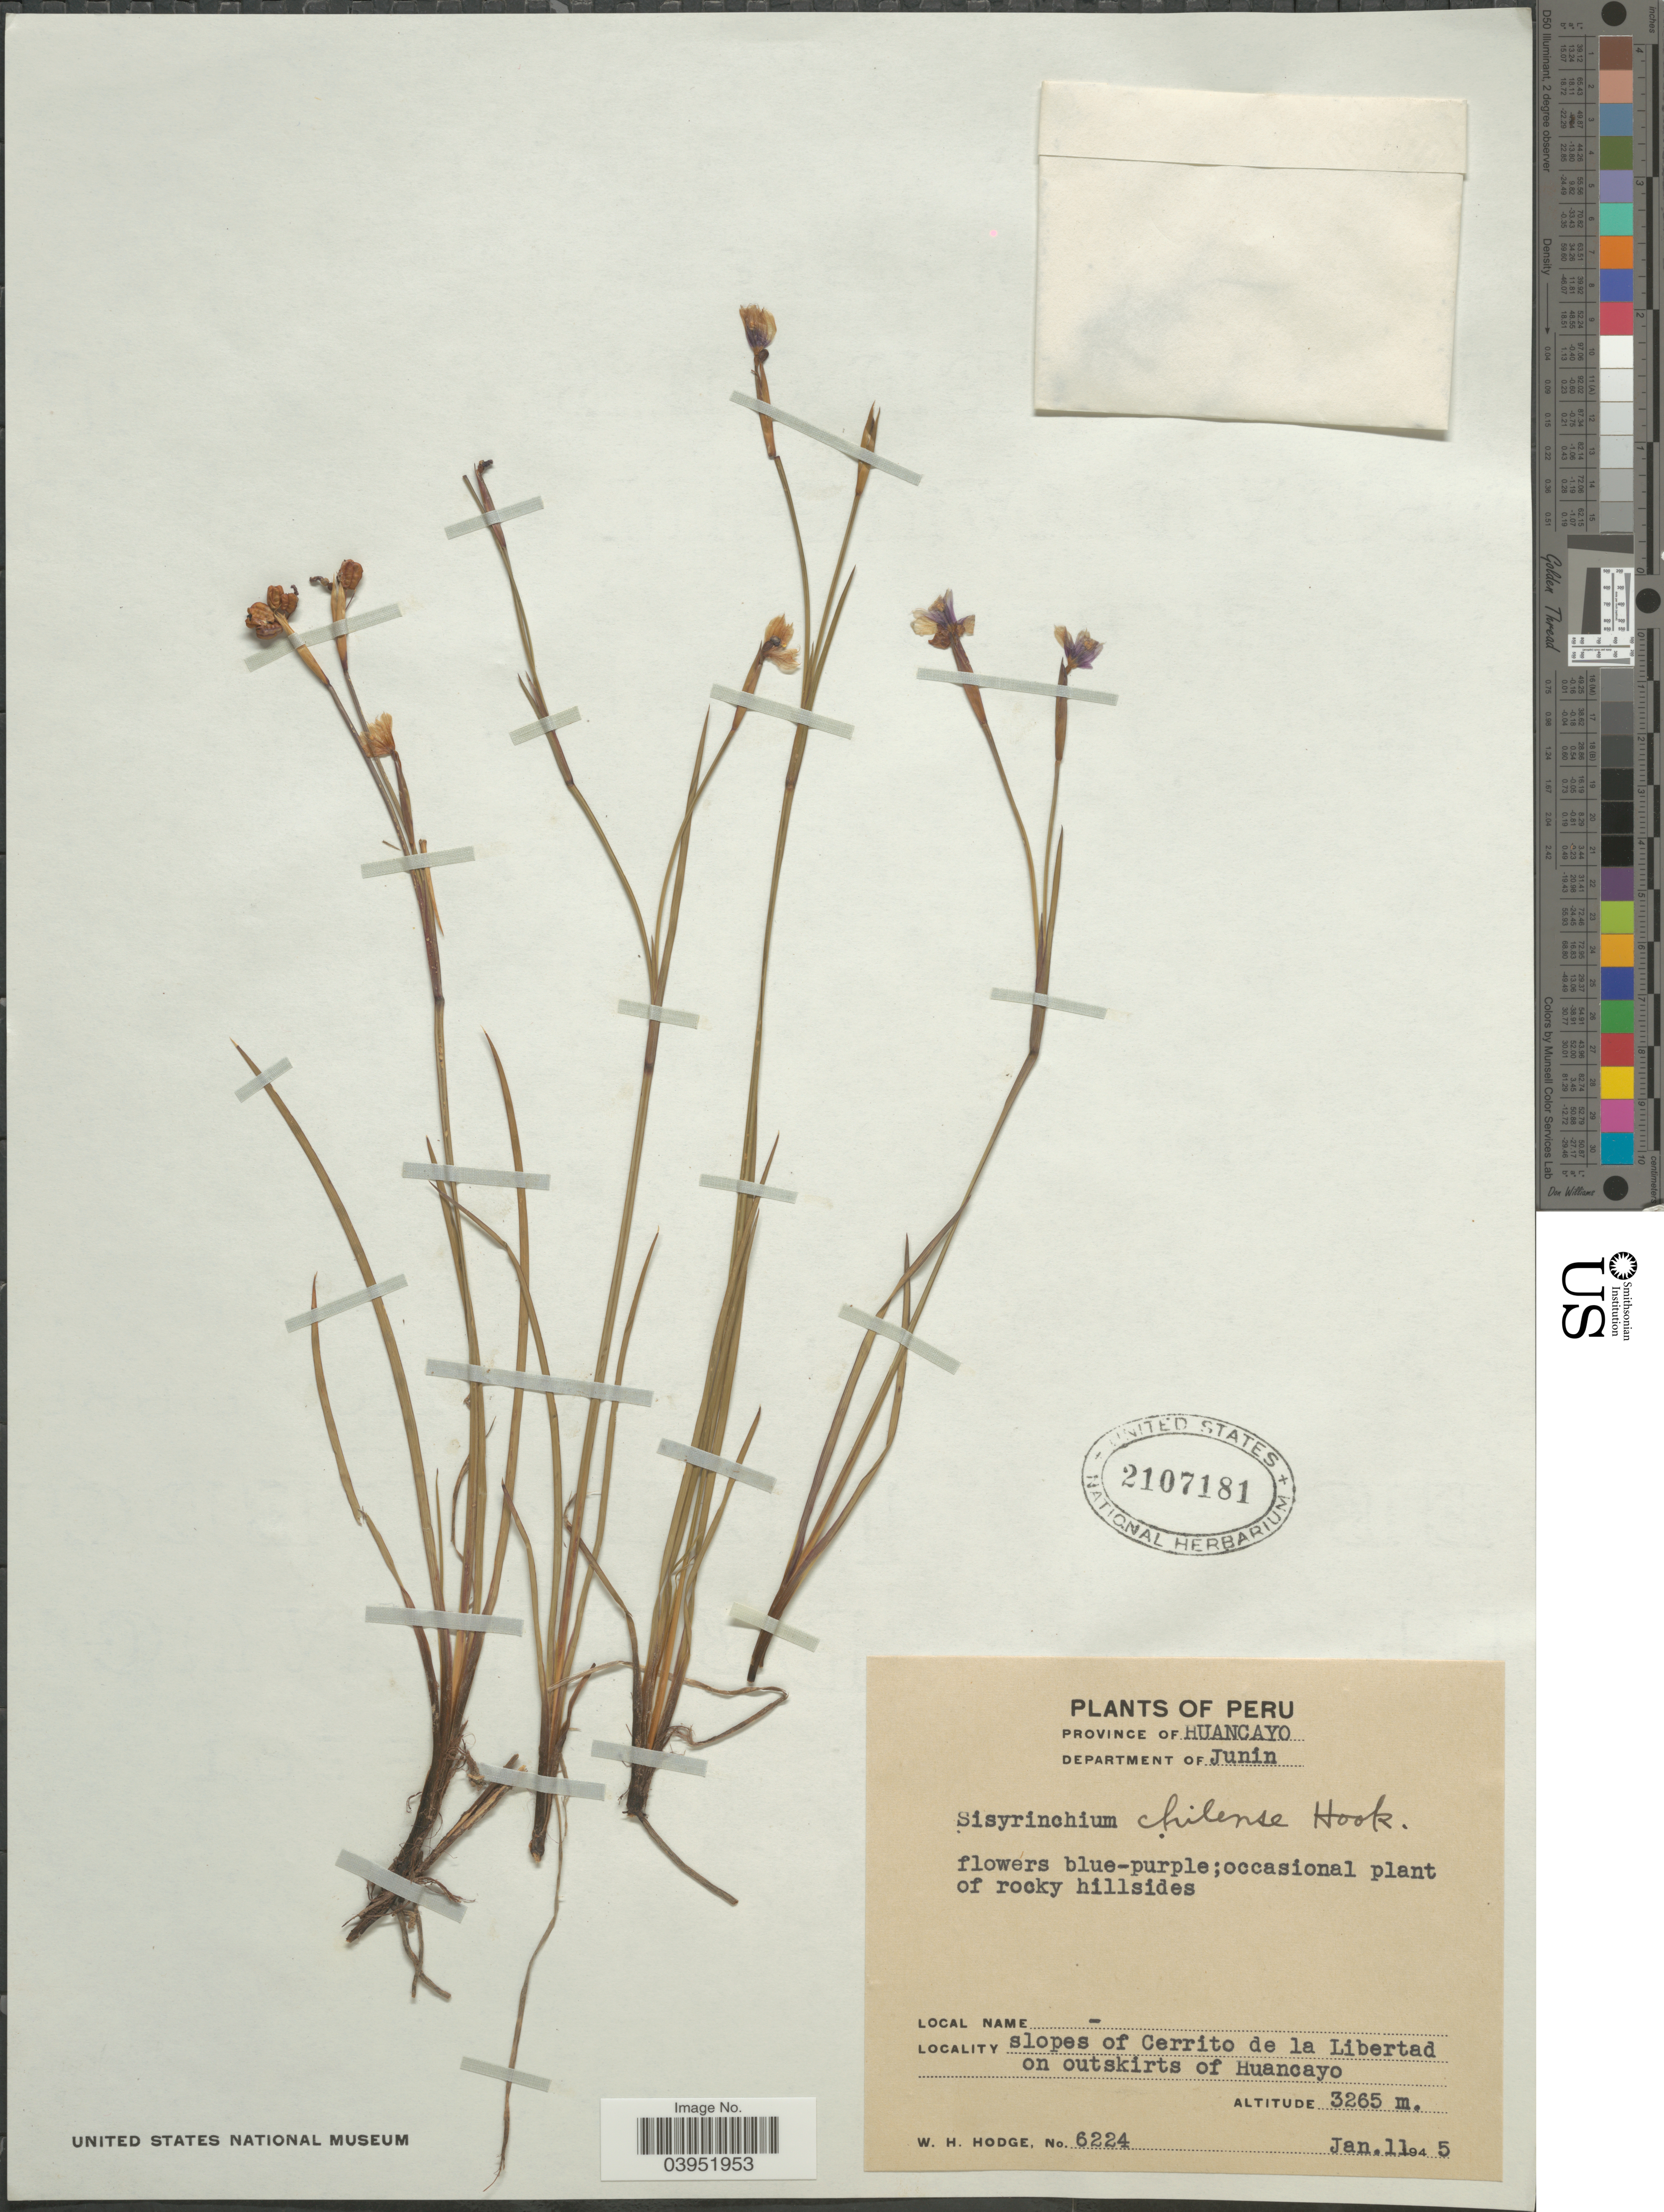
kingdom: Plantae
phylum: Tracheophyta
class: Liliopsida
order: Asparagales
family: Iridaceae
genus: Sisyrinchium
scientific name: Sisyrinchium chilense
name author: Hook.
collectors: W. Hodge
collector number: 6224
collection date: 1945-01-11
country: Peru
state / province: Junín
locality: Province of Huancayo. Department of Junin. Slopes of Cerrito de la Libertad on outskirts of Huancayo.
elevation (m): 3265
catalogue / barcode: US 2107181